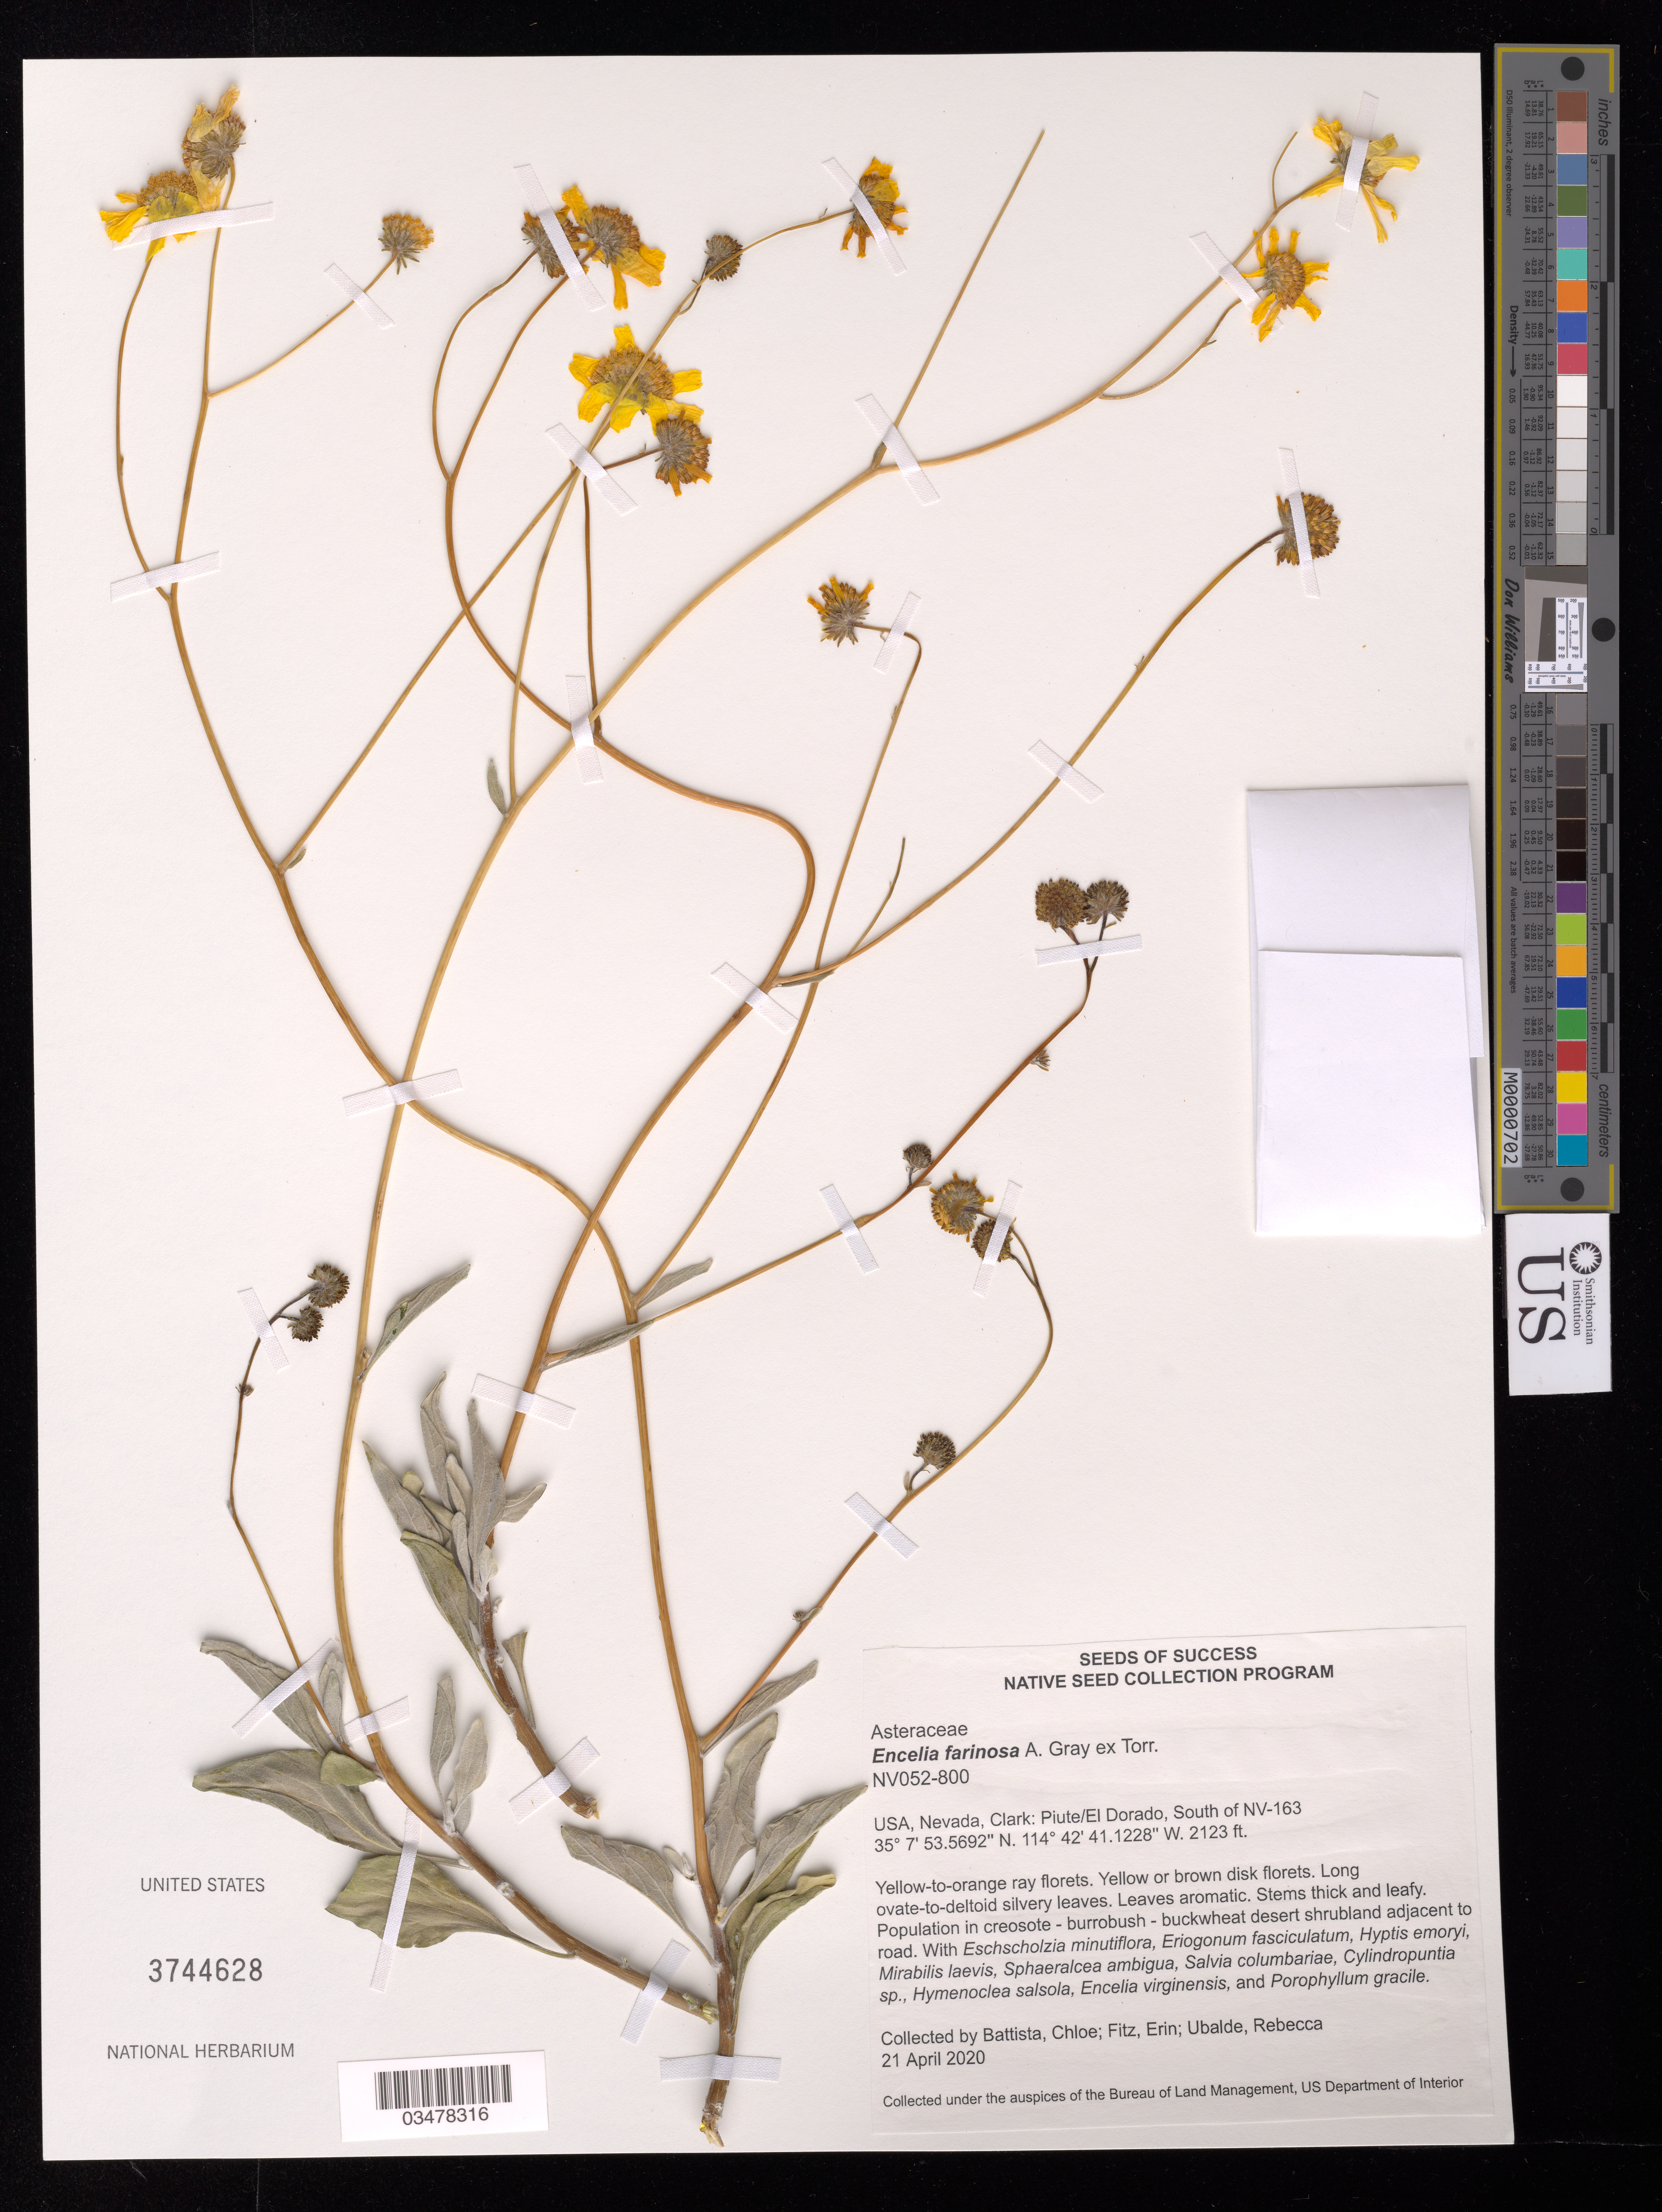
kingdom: Plantae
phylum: Tracheophyta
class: Magnoliopsida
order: Asterales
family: Asteraceae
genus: Encelia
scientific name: Encelia farinosa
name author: A. Gray ex Torr.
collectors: C. Battista, E. Fitz & R. Ubalde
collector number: NV052-800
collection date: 2020-04-21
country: United States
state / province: Nevada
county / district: Clark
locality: Piute/El Dorado, S of NV-163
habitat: Creosote-burrobush -buckwheat desert shrubland adjacent to road. With Hyptis emoryi, Mirabilis leavis, etc.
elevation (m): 647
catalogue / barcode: US 3744628